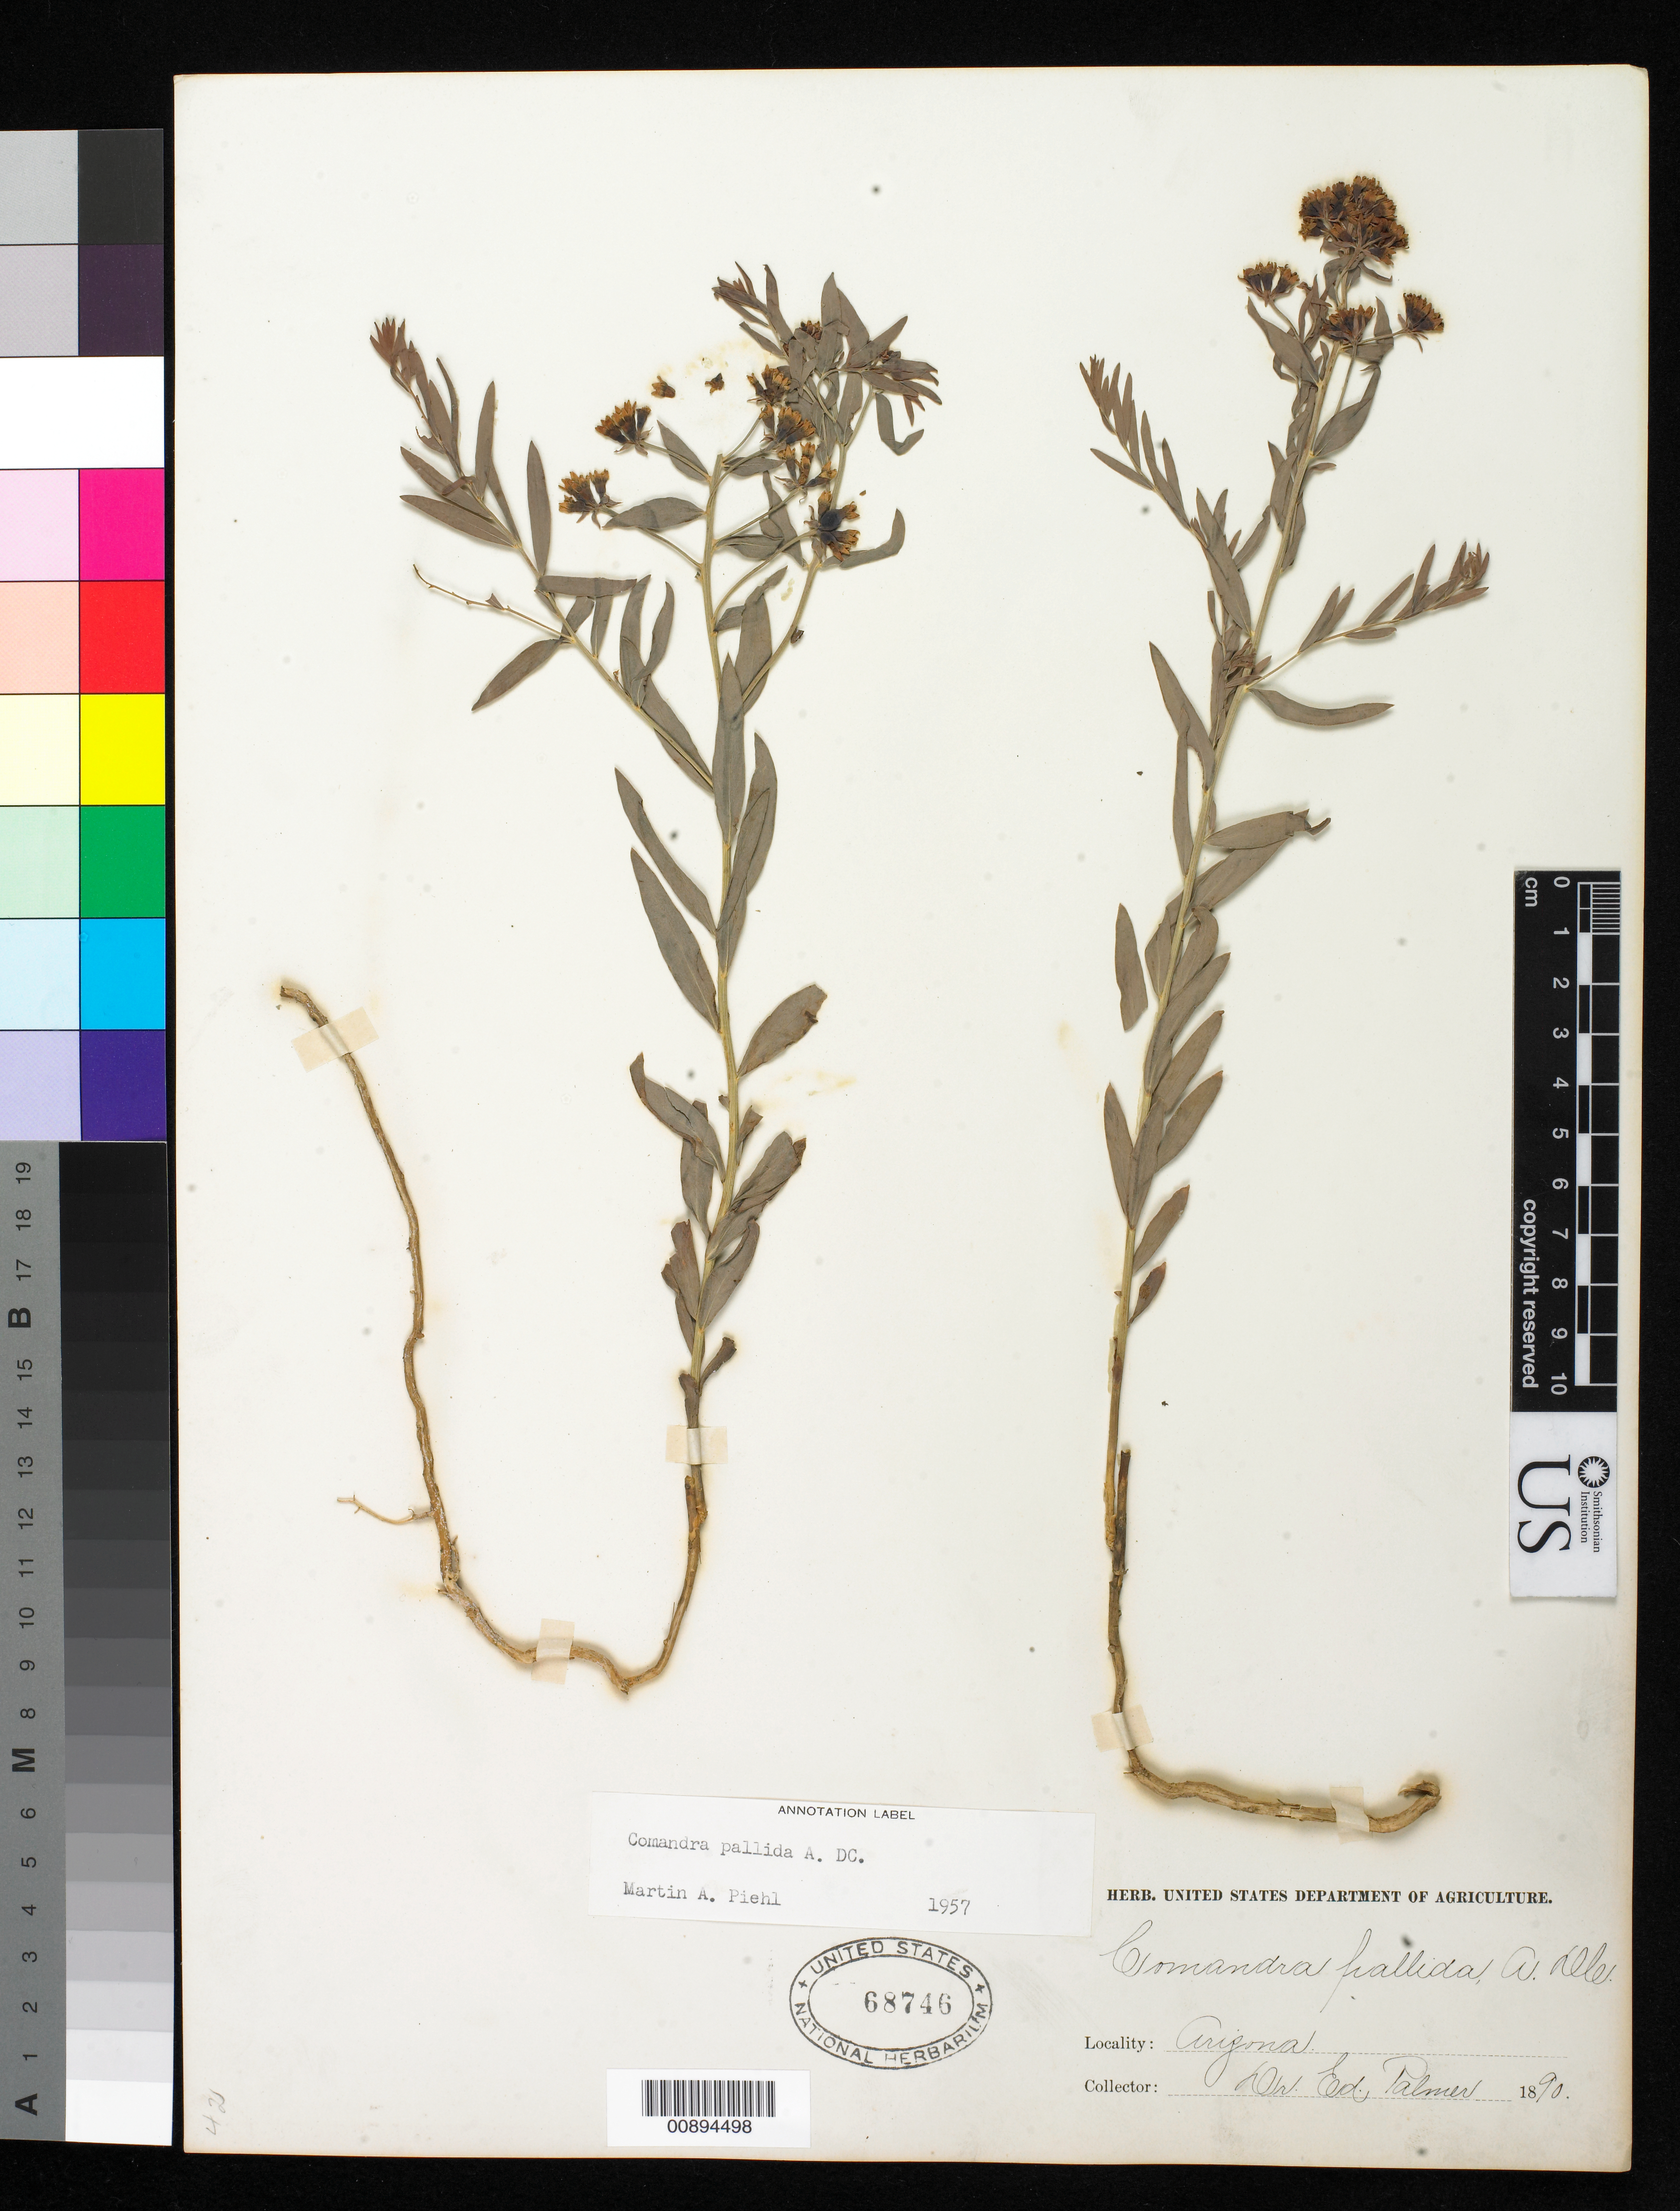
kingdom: Plantae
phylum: Tracheophyta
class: Magnoliopsida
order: Santalales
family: Comandraceae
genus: Comandra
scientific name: Comandra pallida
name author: A. DC.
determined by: Piehl, M. A.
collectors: E. Palmer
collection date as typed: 1890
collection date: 1890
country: United States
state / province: Arizona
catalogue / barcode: US 68746